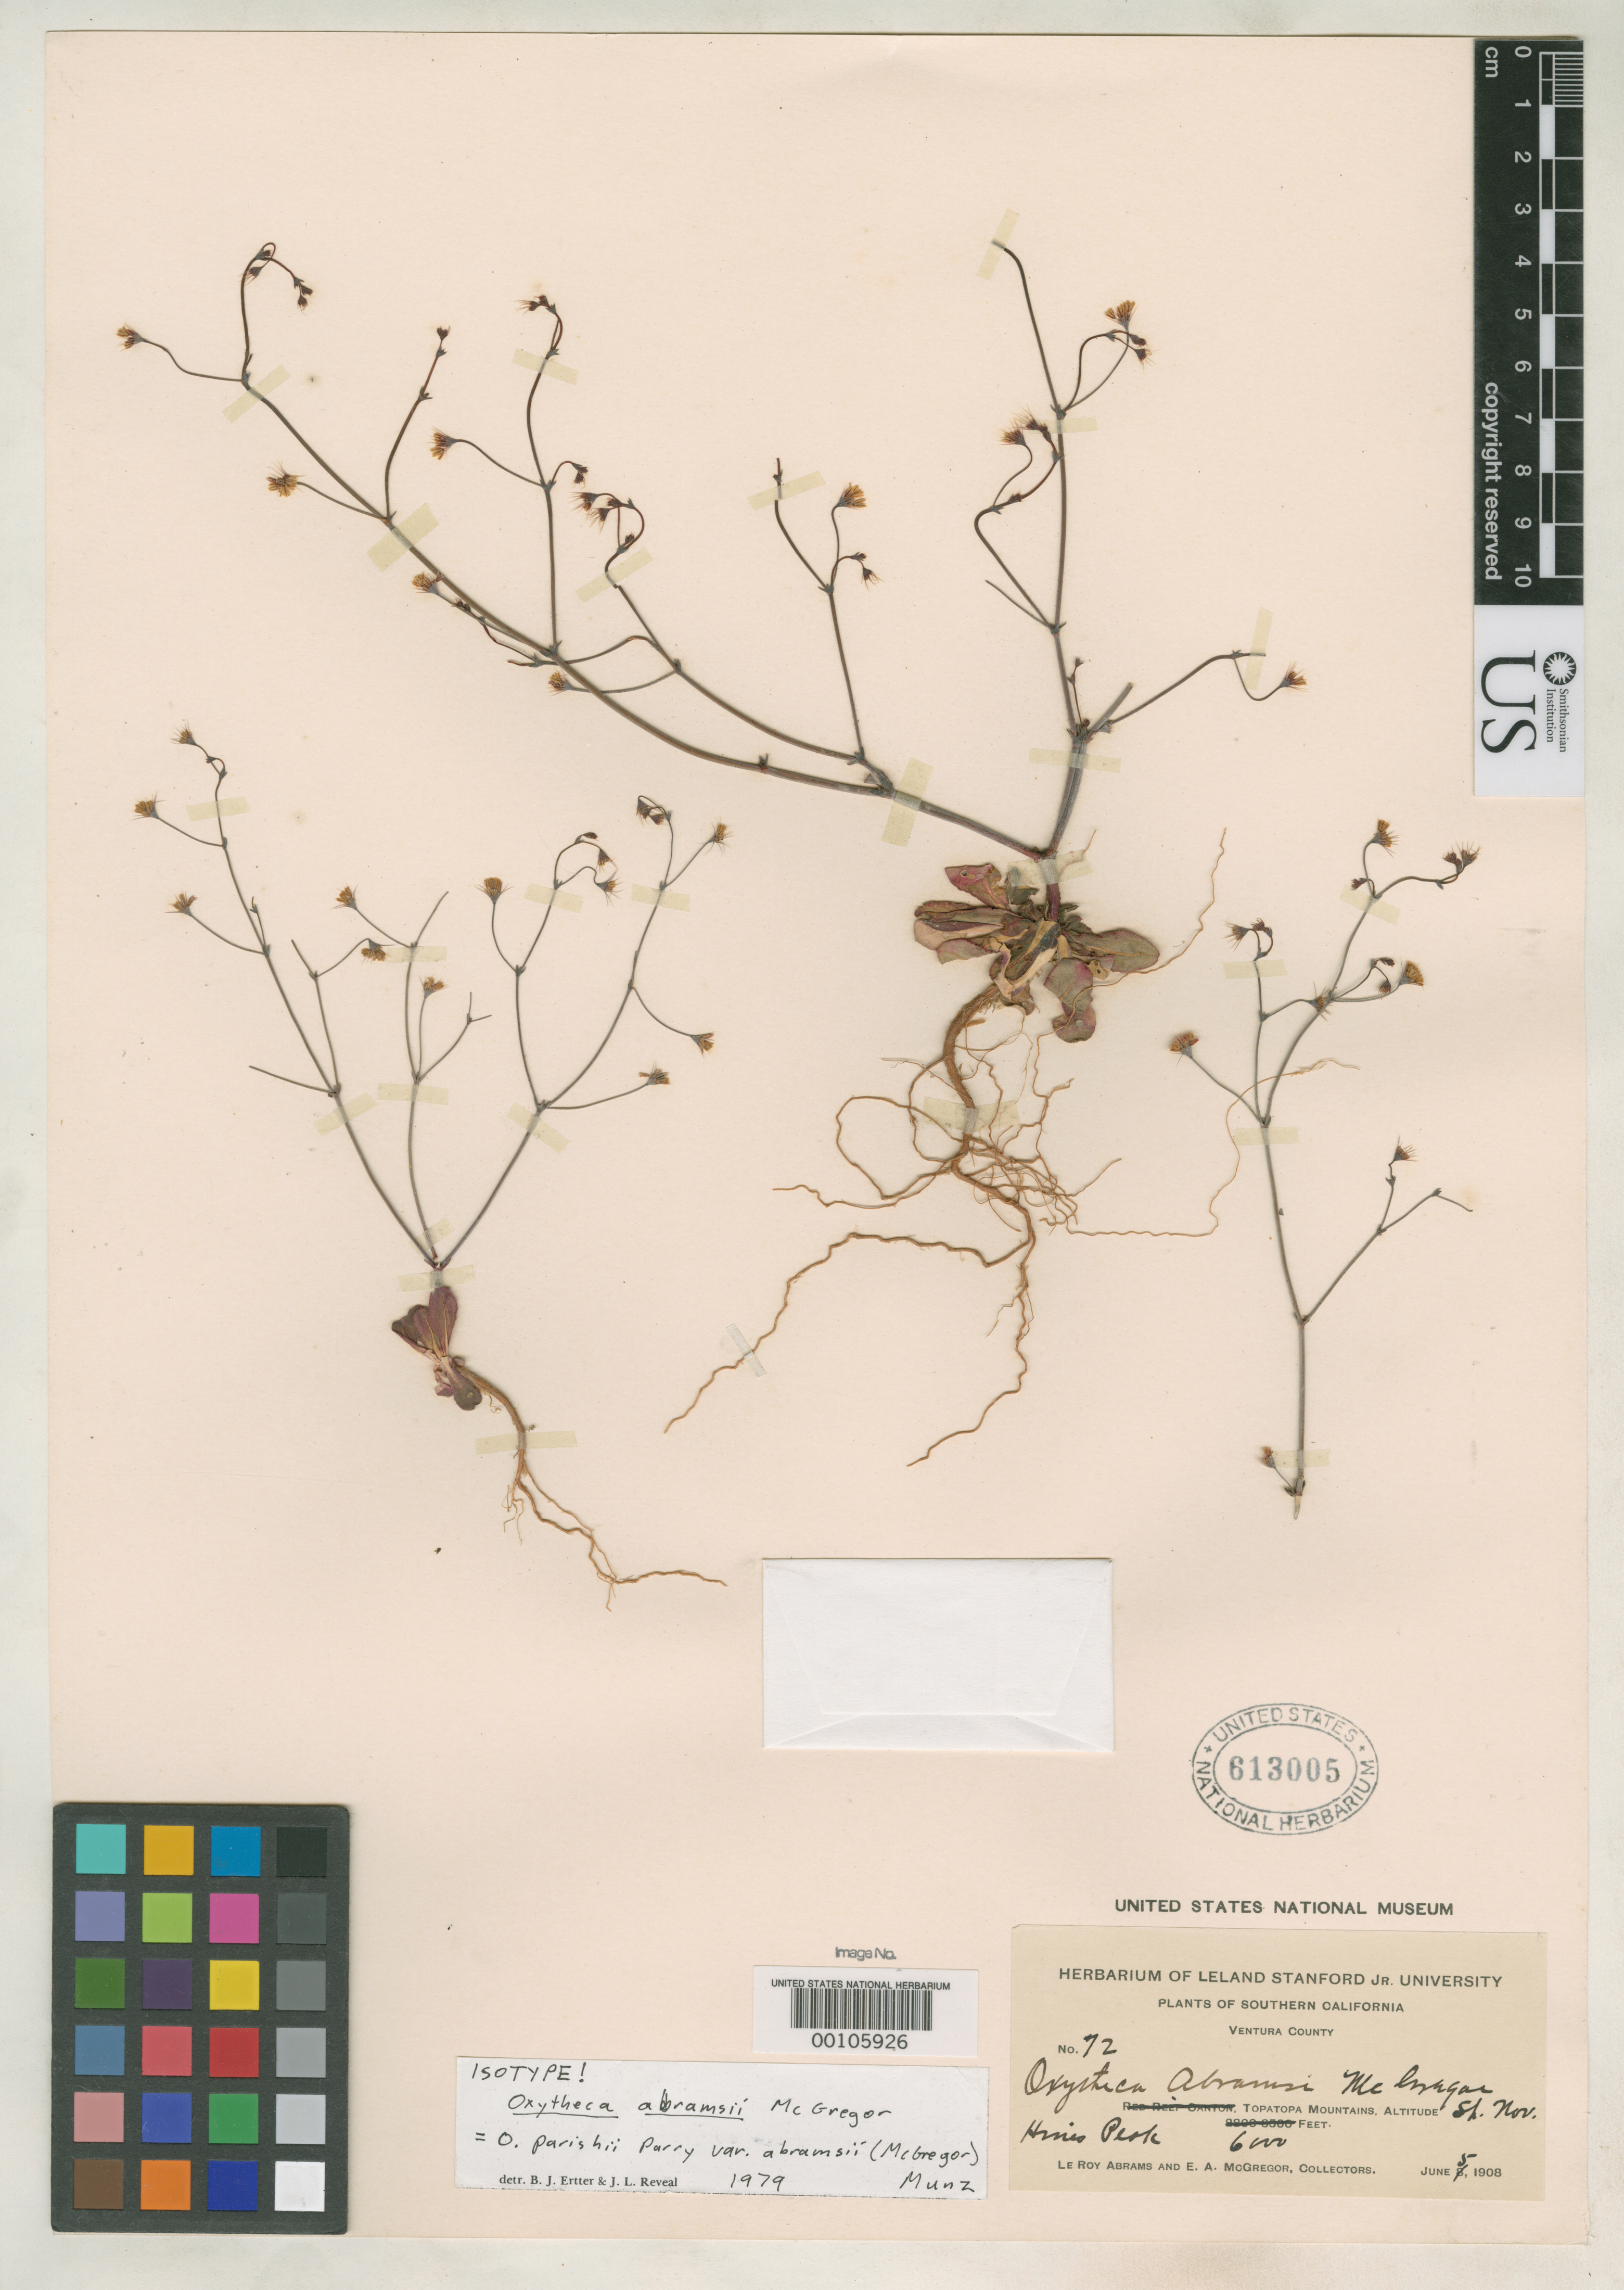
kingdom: Plantae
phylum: Tracheophyta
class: Magnoliopsida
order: Caryophyllales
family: Polygonaceae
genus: Oxytheca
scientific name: Oxytheca abramsii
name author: E.A. McGregor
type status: Isotype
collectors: L. Abrams & E. A. McGregor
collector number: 72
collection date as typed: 05 Jun 1908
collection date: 1908-06-05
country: United States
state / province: California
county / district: Ventura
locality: Topatopa Mts.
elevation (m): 1700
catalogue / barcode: US 613005